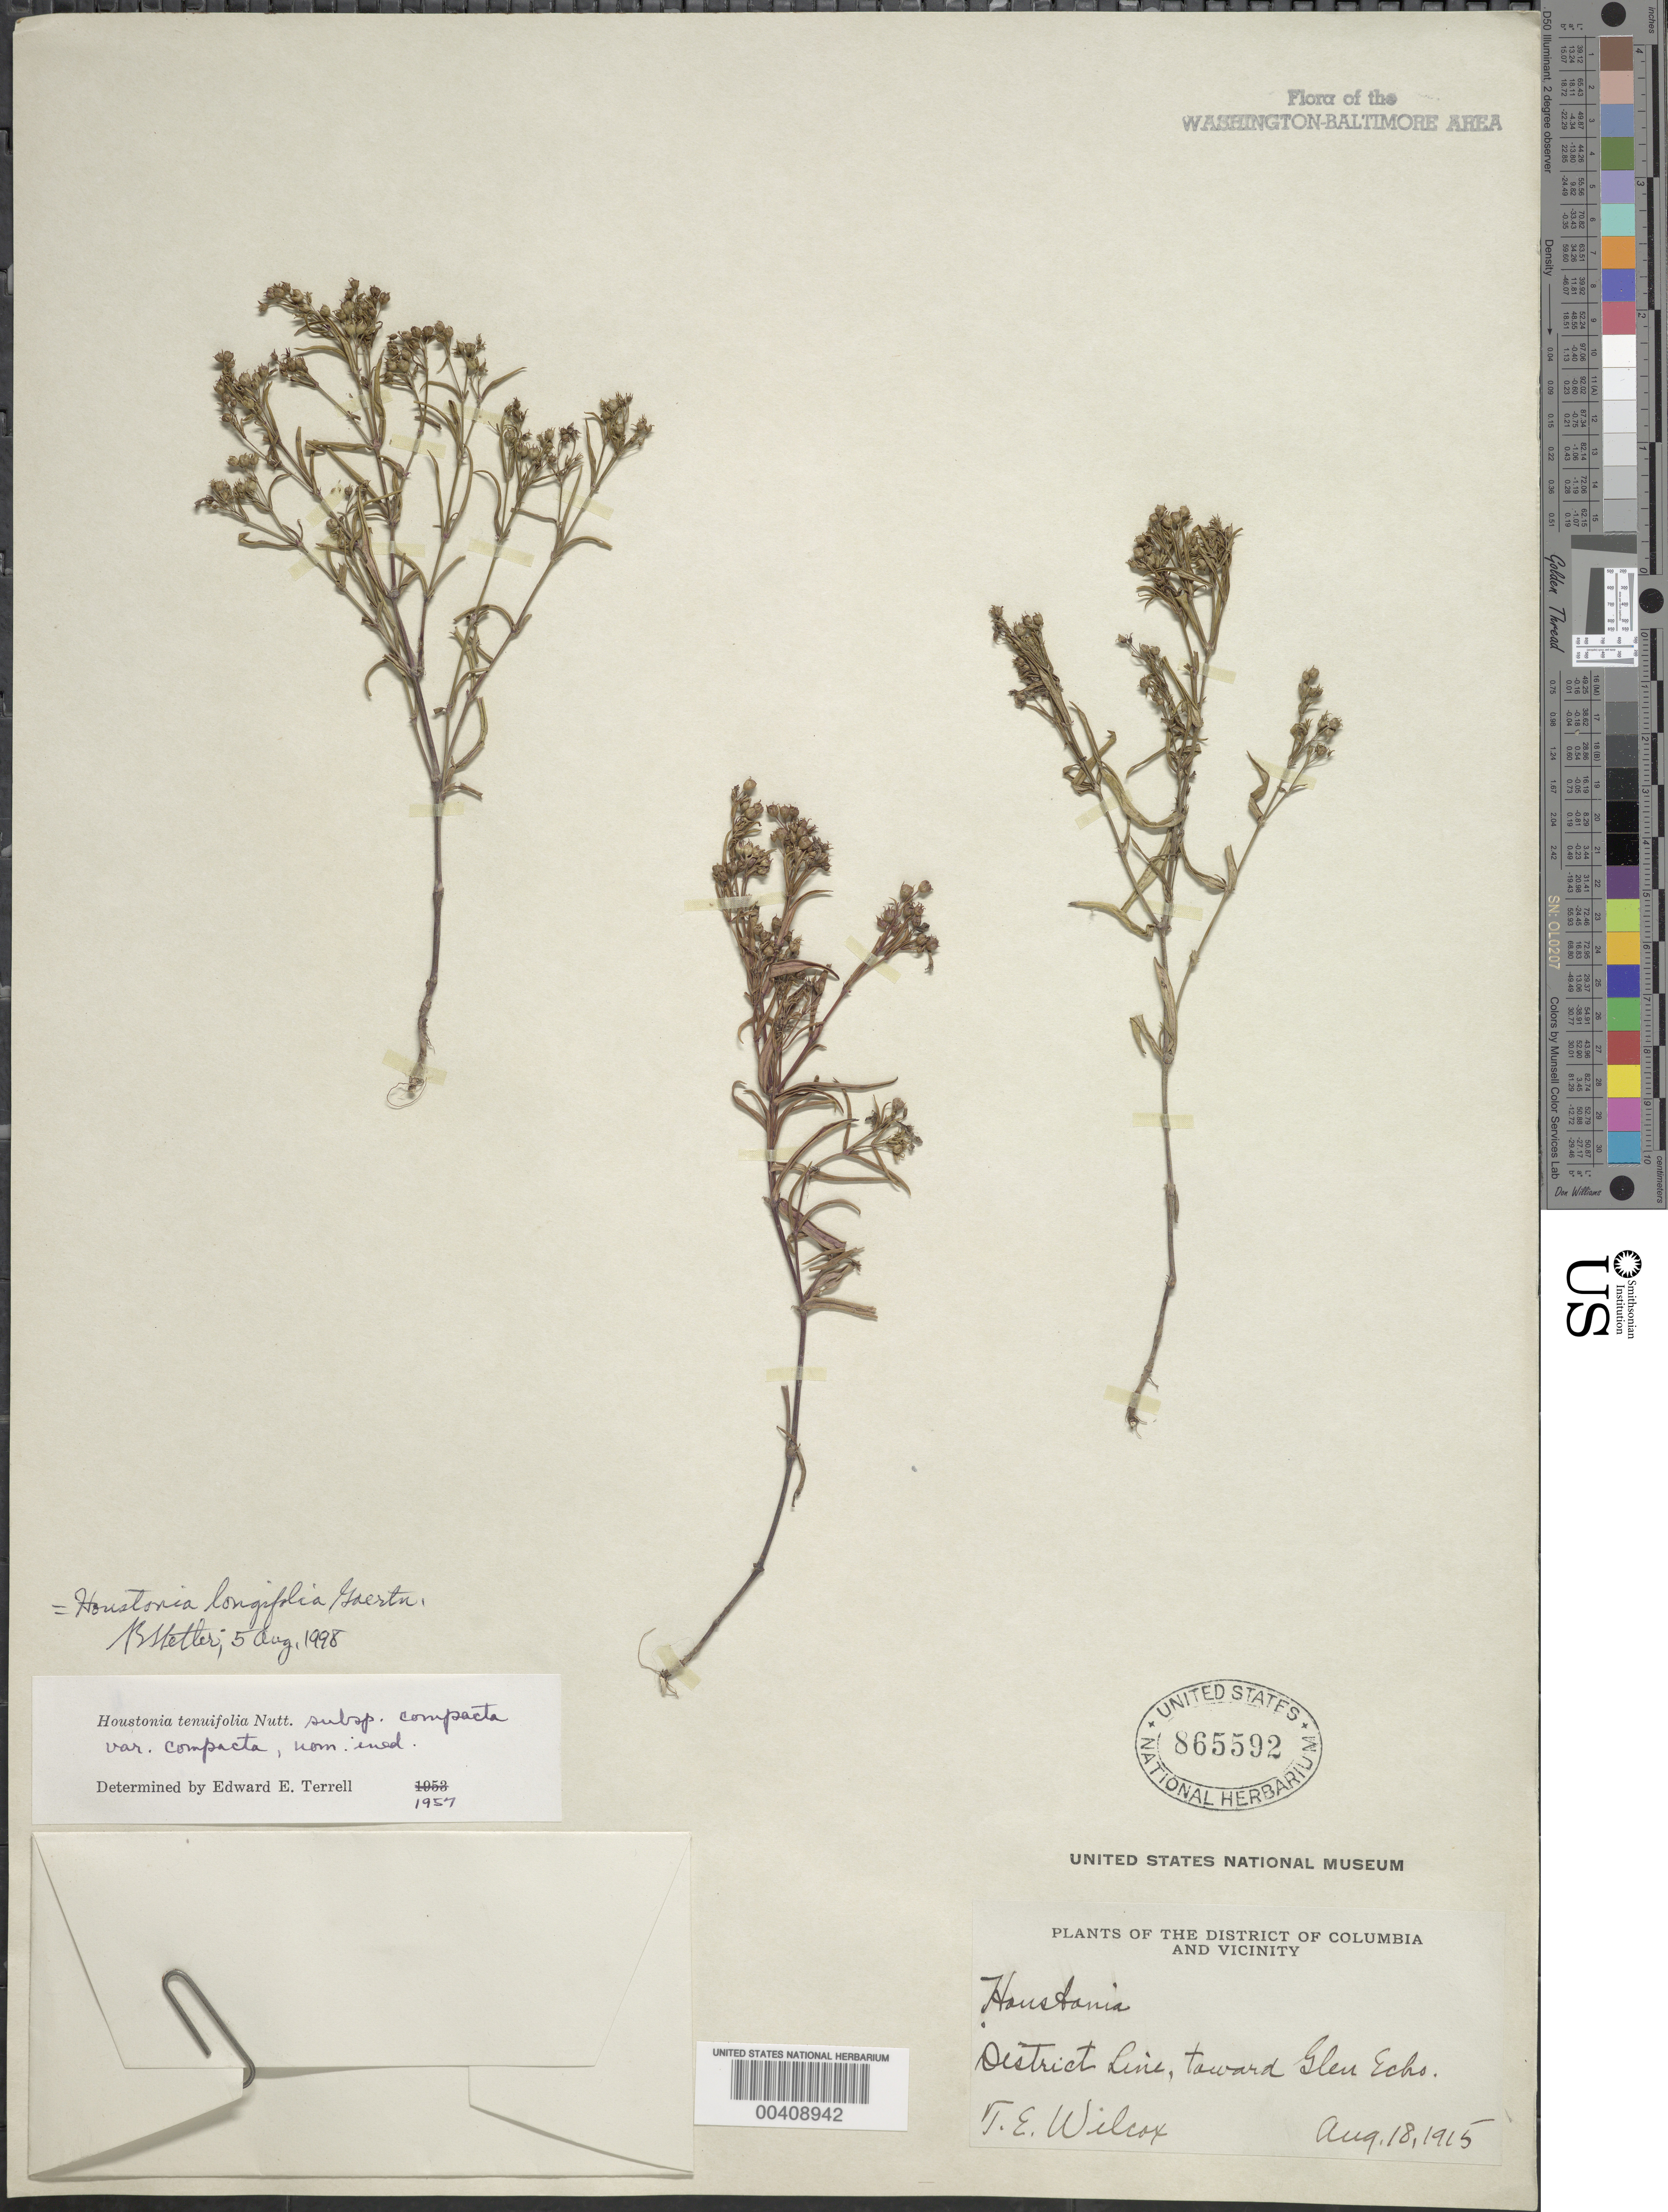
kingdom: Plantae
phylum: Tracheophyta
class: Magnoliopsida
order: Gentianales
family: Rubiaceae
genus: Houstonia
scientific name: Houstonia longifolia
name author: Gaertn.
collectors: T. E. Wilcox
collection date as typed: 18 Aug 1915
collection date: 1915-08-18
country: United States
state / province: Maryland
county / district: Montgomery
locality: District Line, toward Glen Echo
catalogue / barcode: US 865592